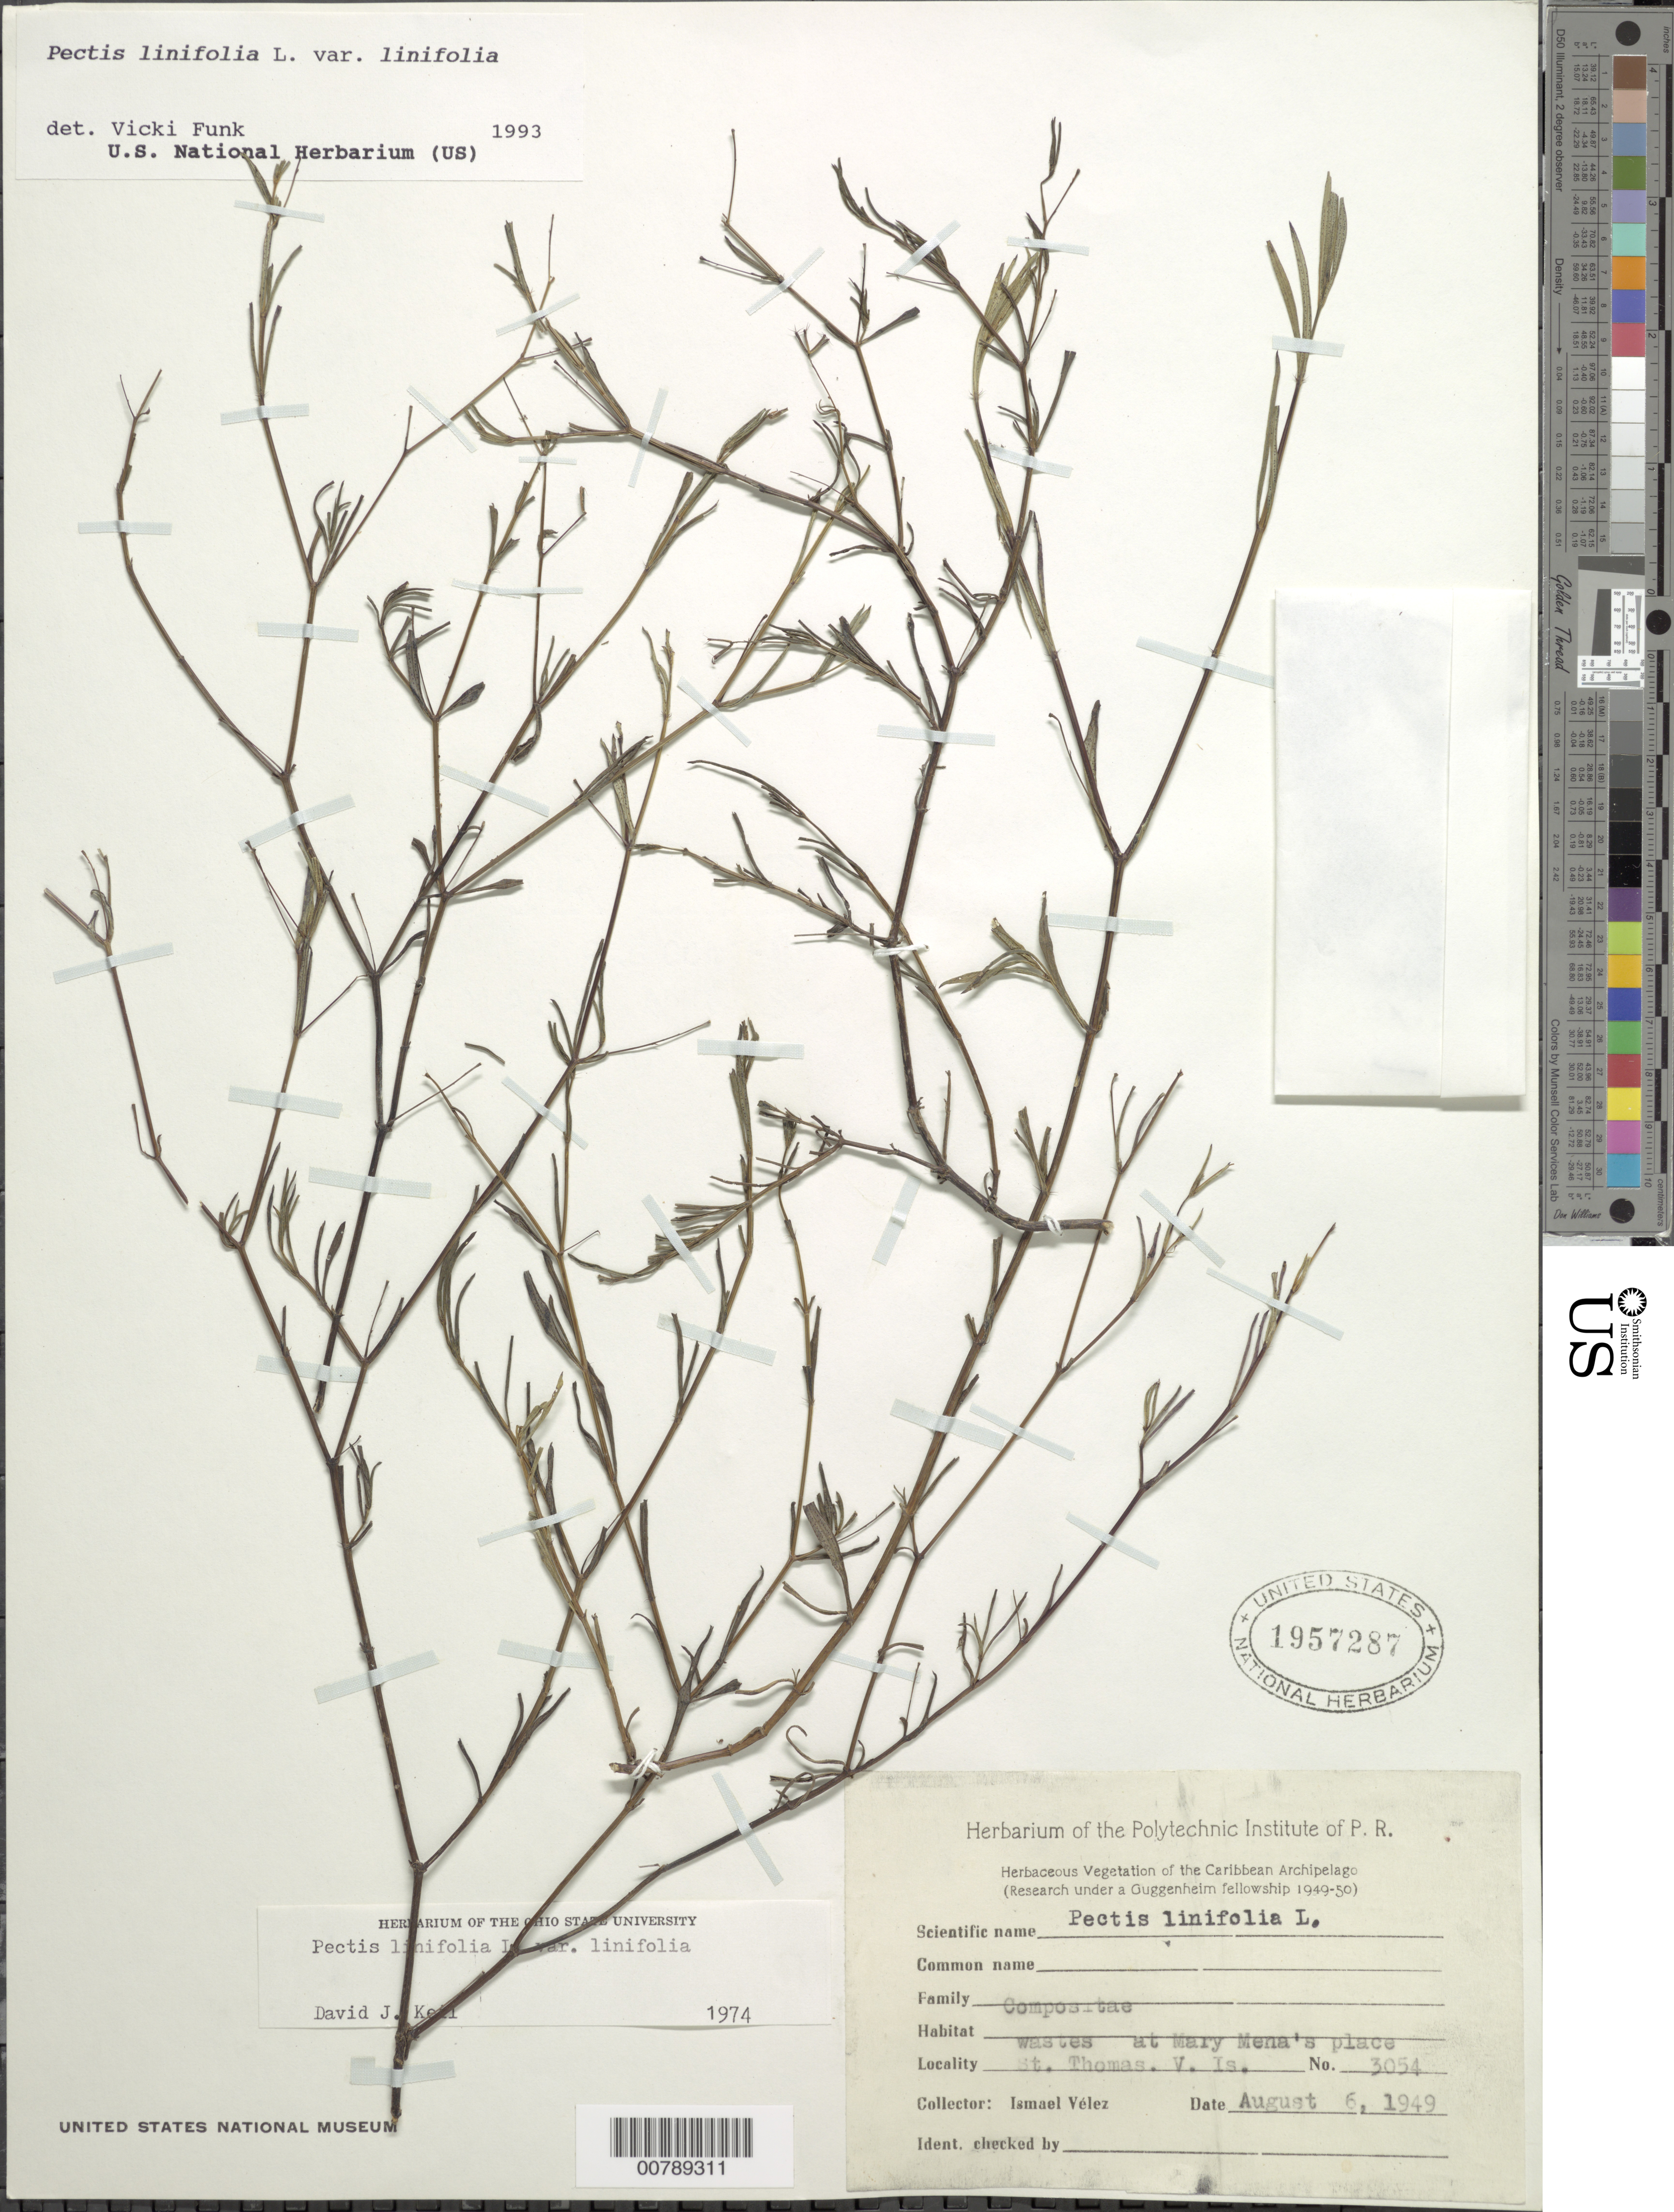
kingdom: Plantae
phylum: Tracheophyta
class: Magnoliopsida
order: Asterales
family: Asteraceae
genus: Pectis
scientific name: Pectis linifolia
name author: L.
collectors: I. Velez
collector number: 3054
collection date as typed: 06 Aug 1949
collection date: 1949-08-06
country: U.S. Virgin Islands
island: St. Thomas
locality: Wastes at Mary Mena's place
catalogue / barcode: US 1957287-2